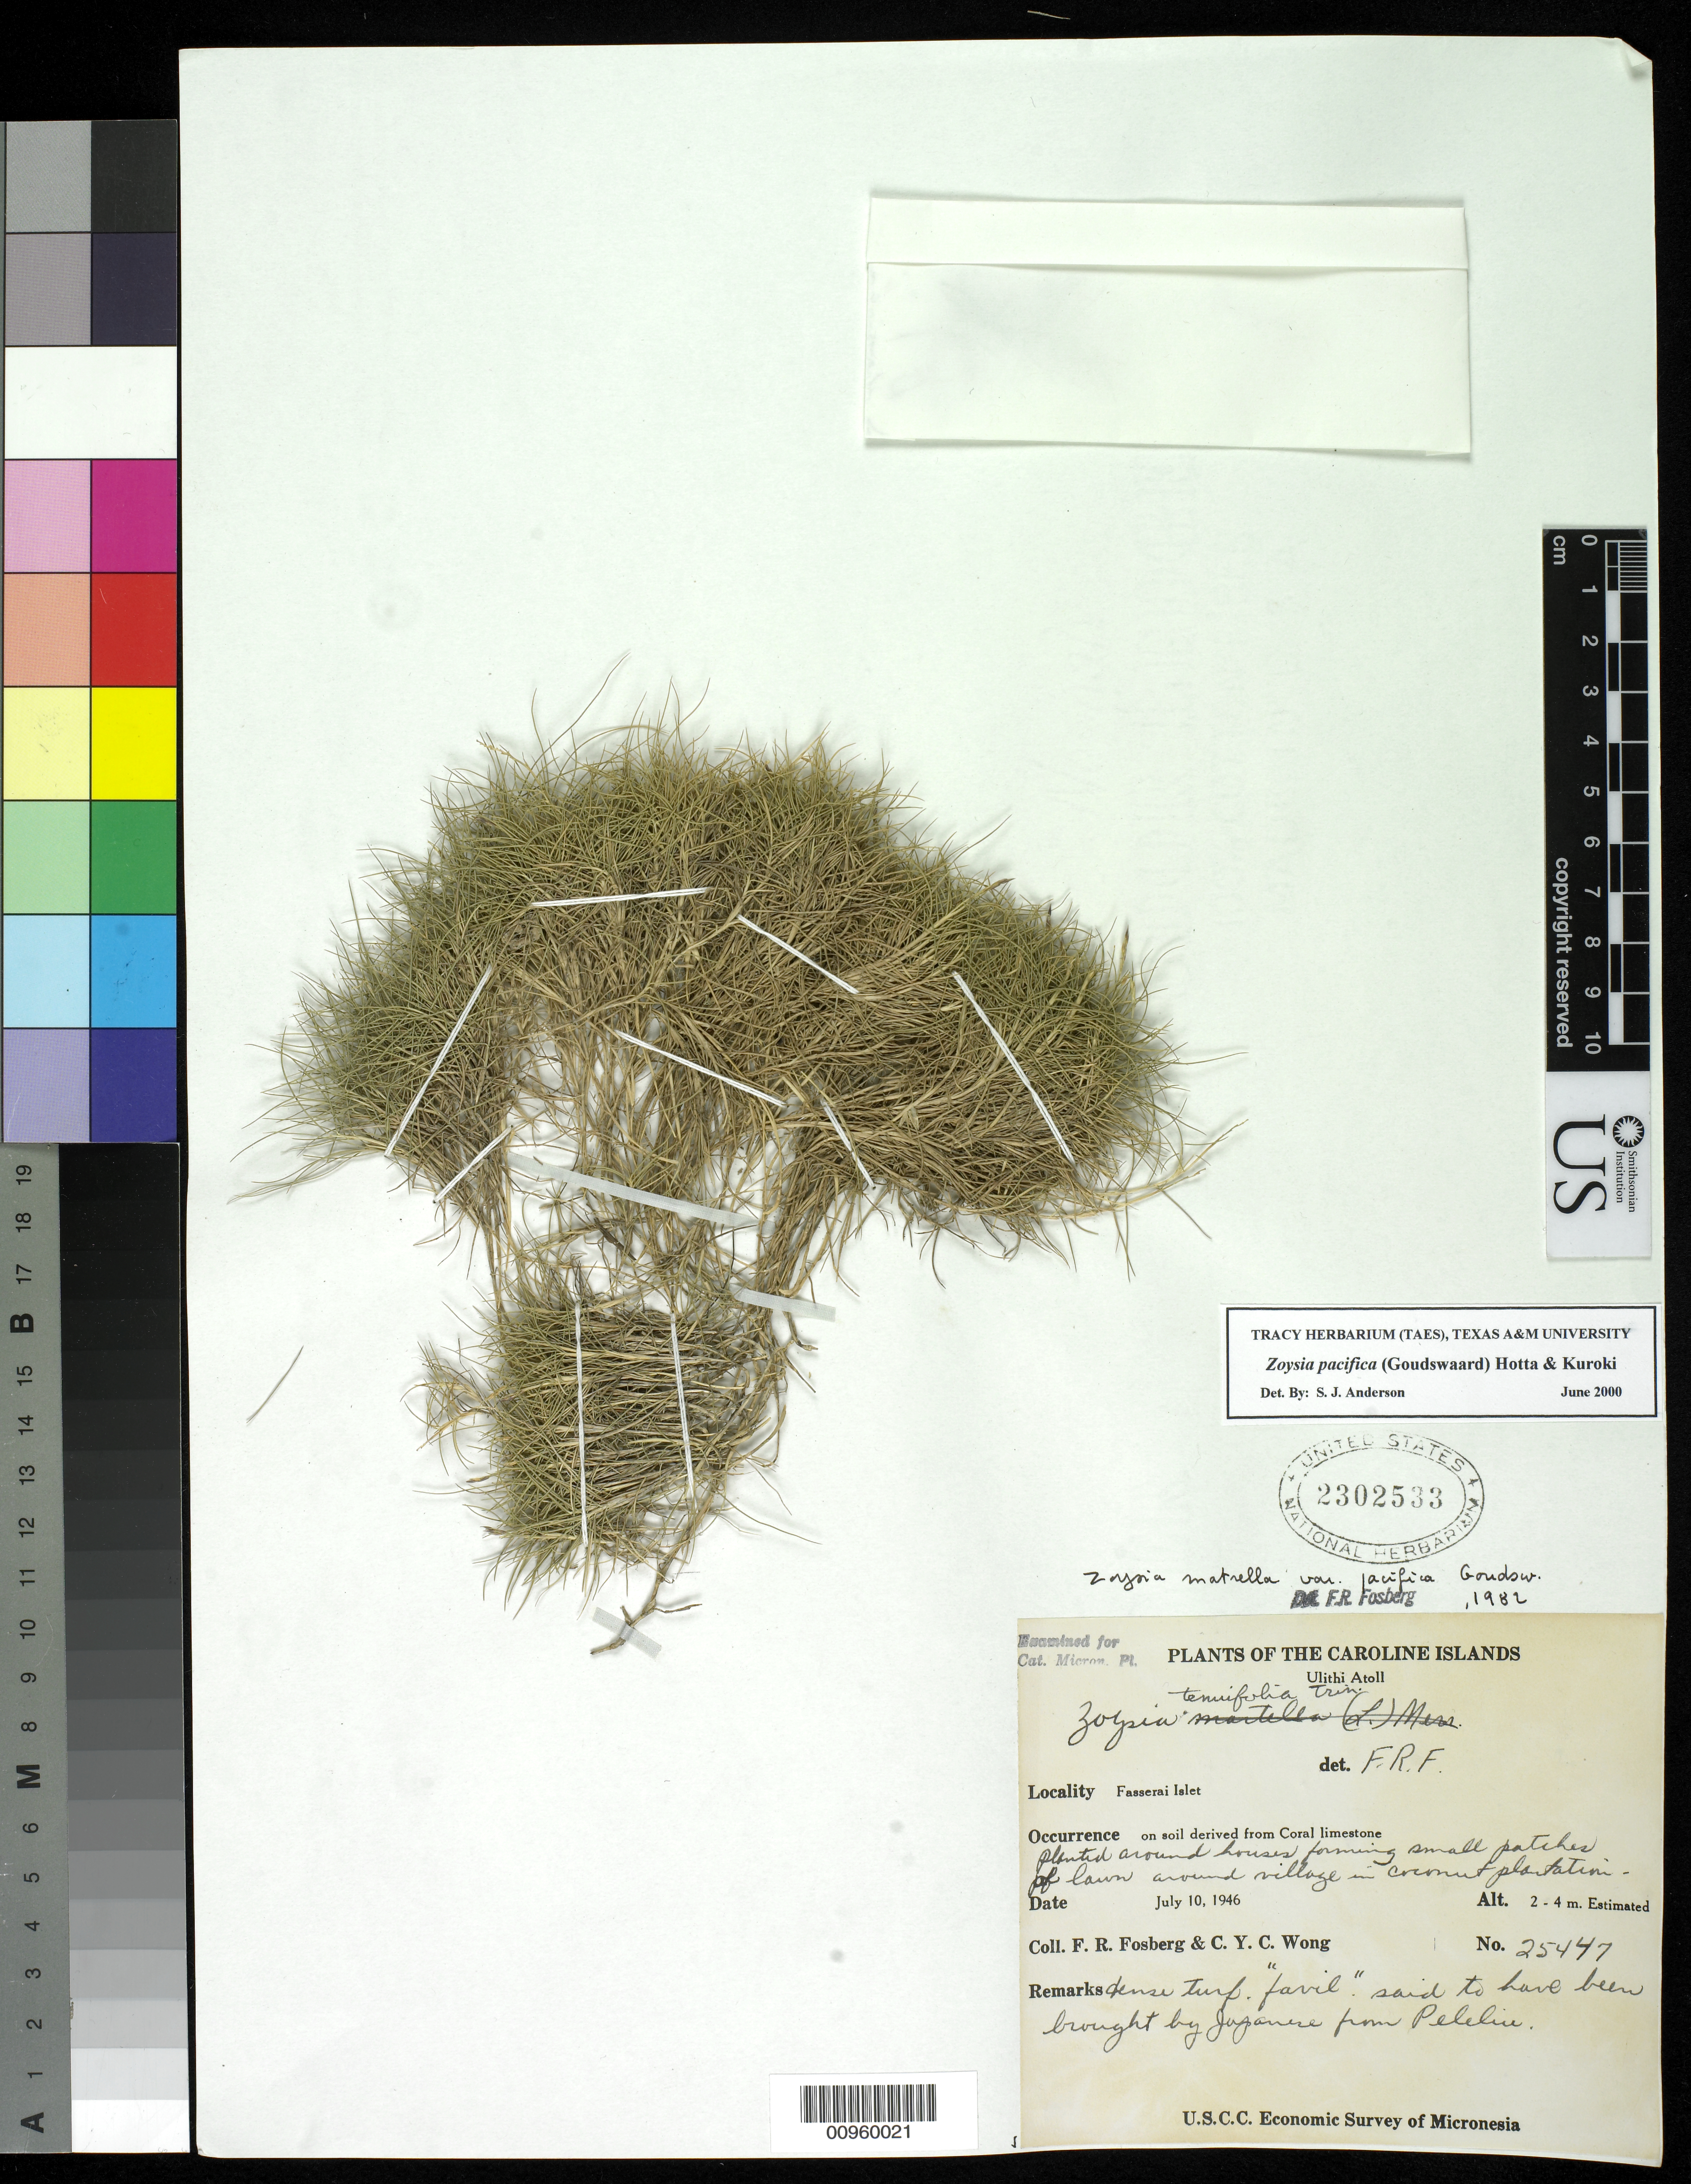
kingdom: Plantae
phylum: Tracheophyta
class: Liliopsida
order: Poales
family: Poaceae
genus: Zoysia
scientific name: Zoysia pacifica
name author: (Goudswaard) M. Hotta & Kuroki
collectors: F. R. Fosberg & C. Wong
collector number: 25447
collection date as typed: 10 Jul 1946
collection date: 1946-07-10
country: Micronesia, Federated States of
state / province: Yap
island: Ulithi Atoll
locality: Fasserai Islet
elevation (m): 2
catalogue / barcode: US 2302533